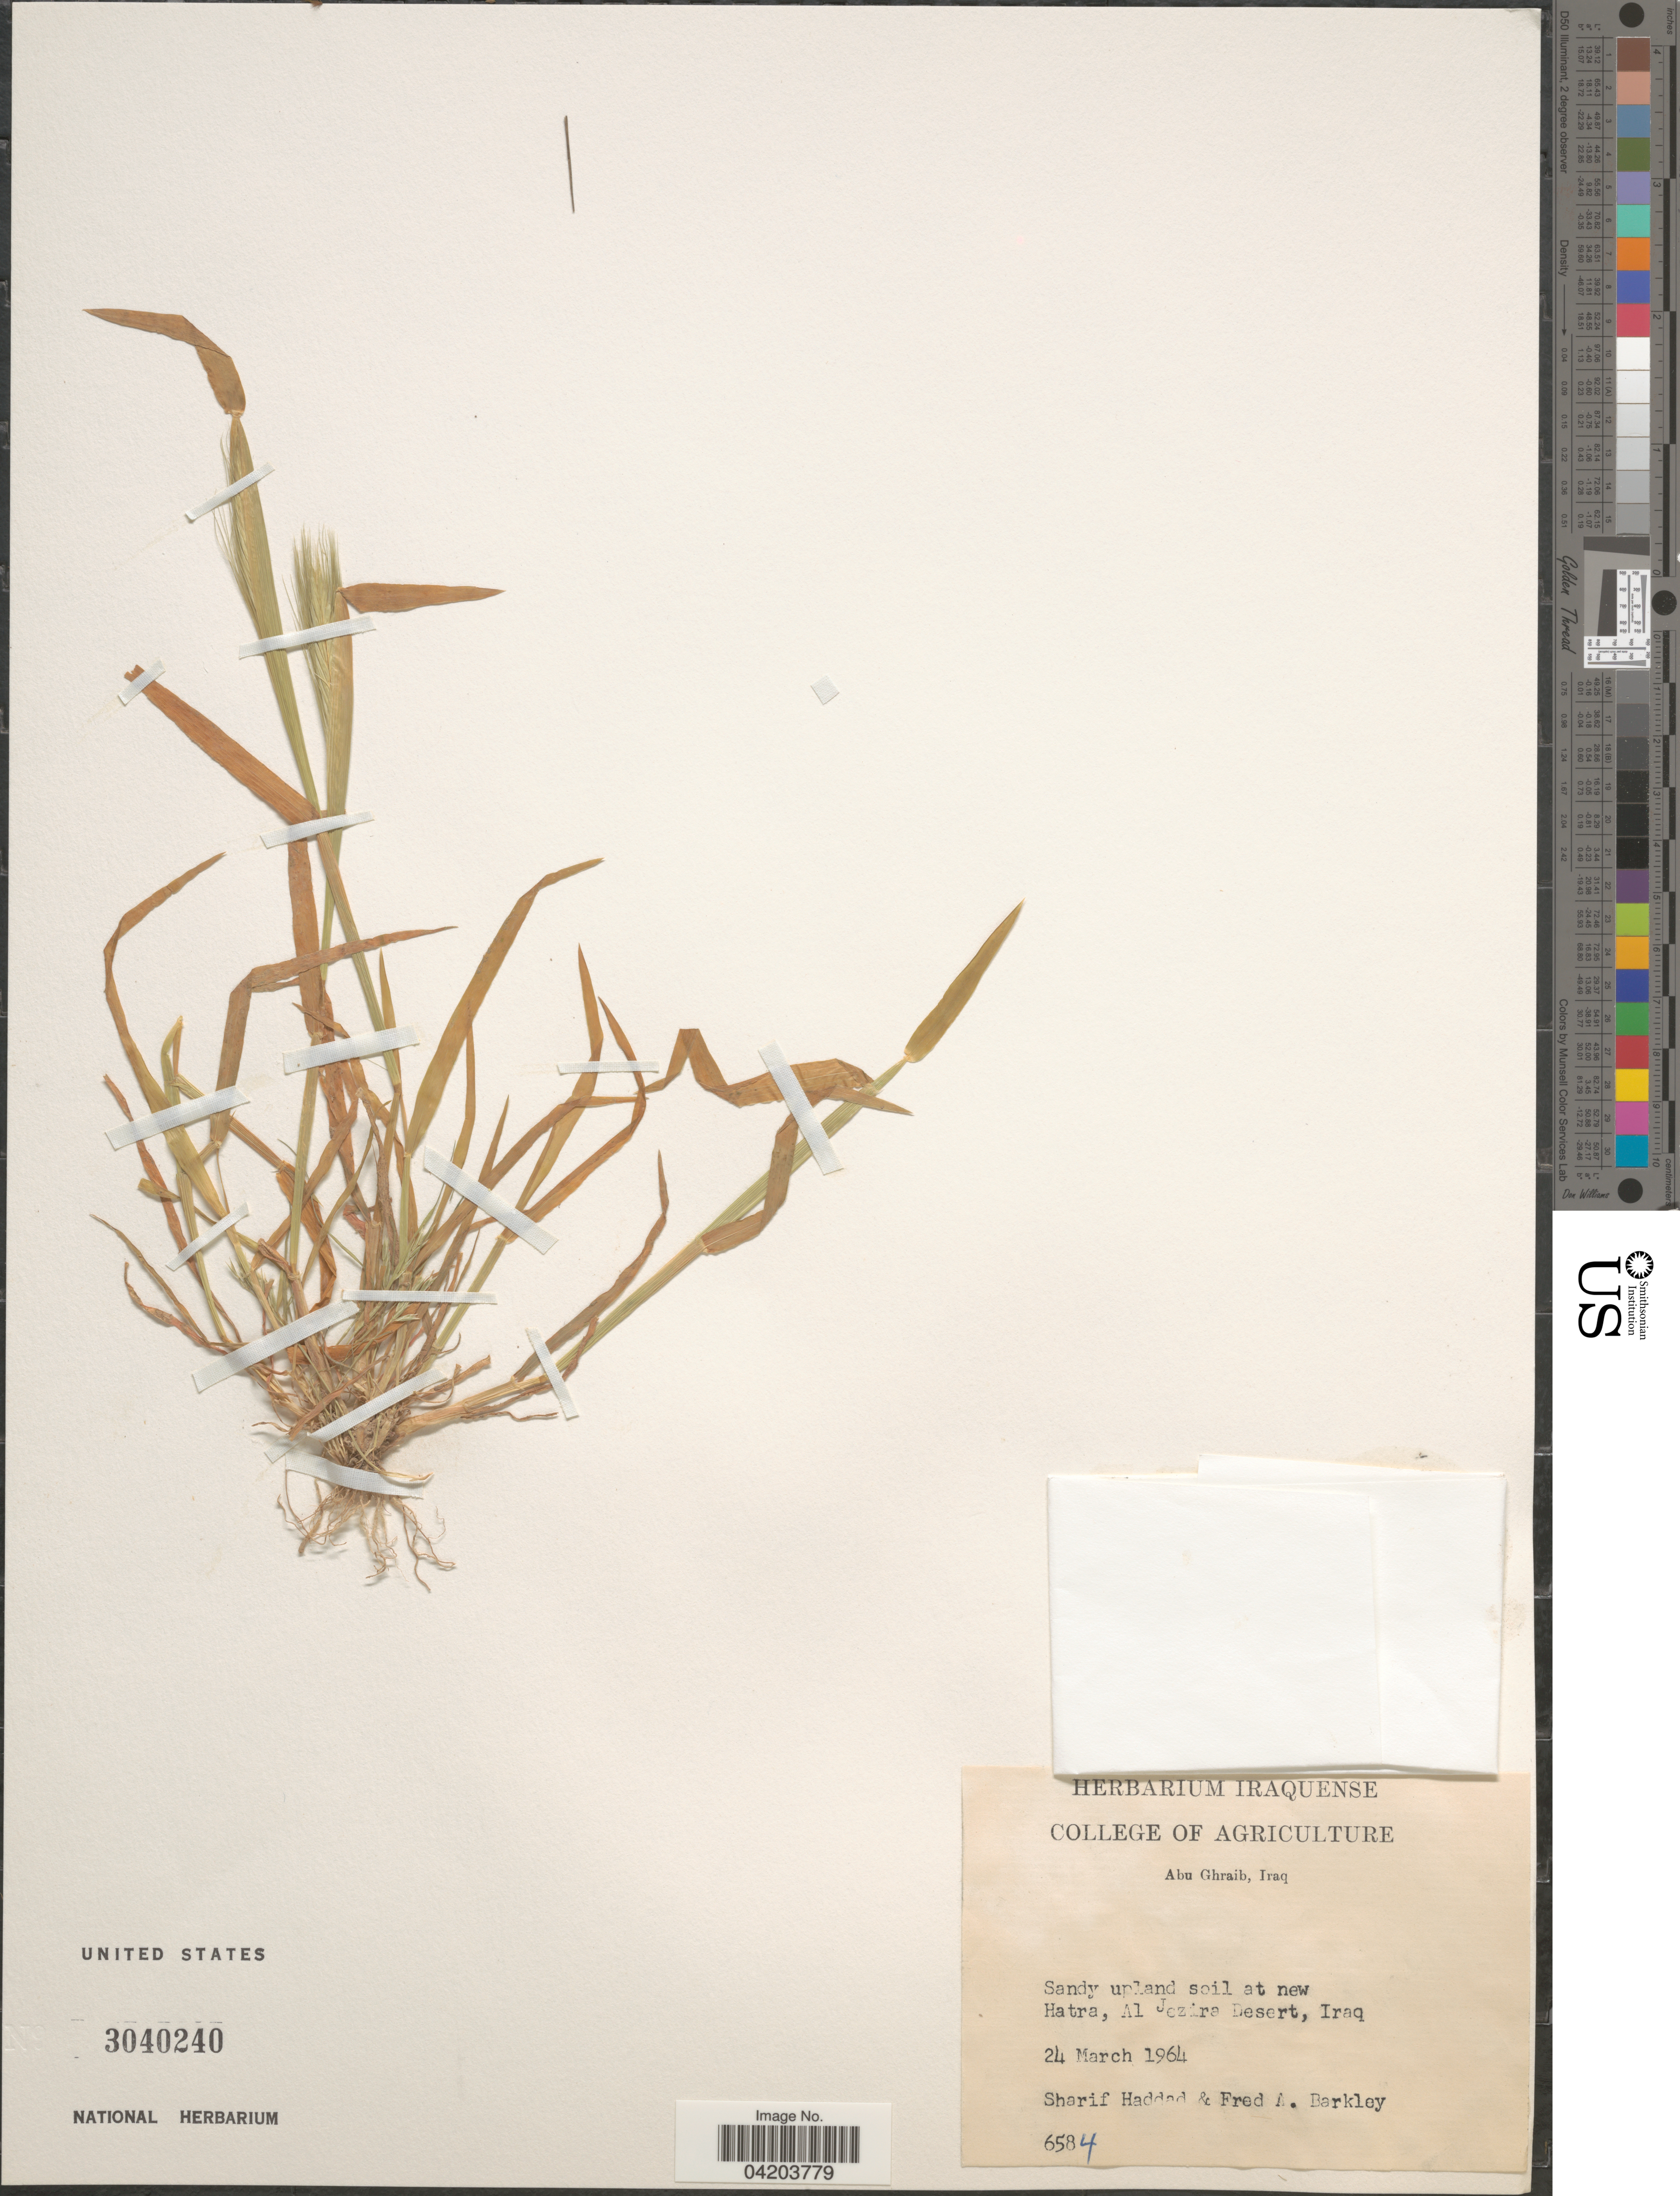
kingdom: Plantae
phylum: Tracheophyta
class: Liliopsida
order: Poales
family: Poaceae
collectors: S. Haddad & F. A. Barkley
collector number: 6584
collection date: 1964-03-24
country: Iraq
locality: Abu Ghraib. Sandy upland soil at new Hatra, Al Jezira Desert.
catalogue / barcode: US 3040240